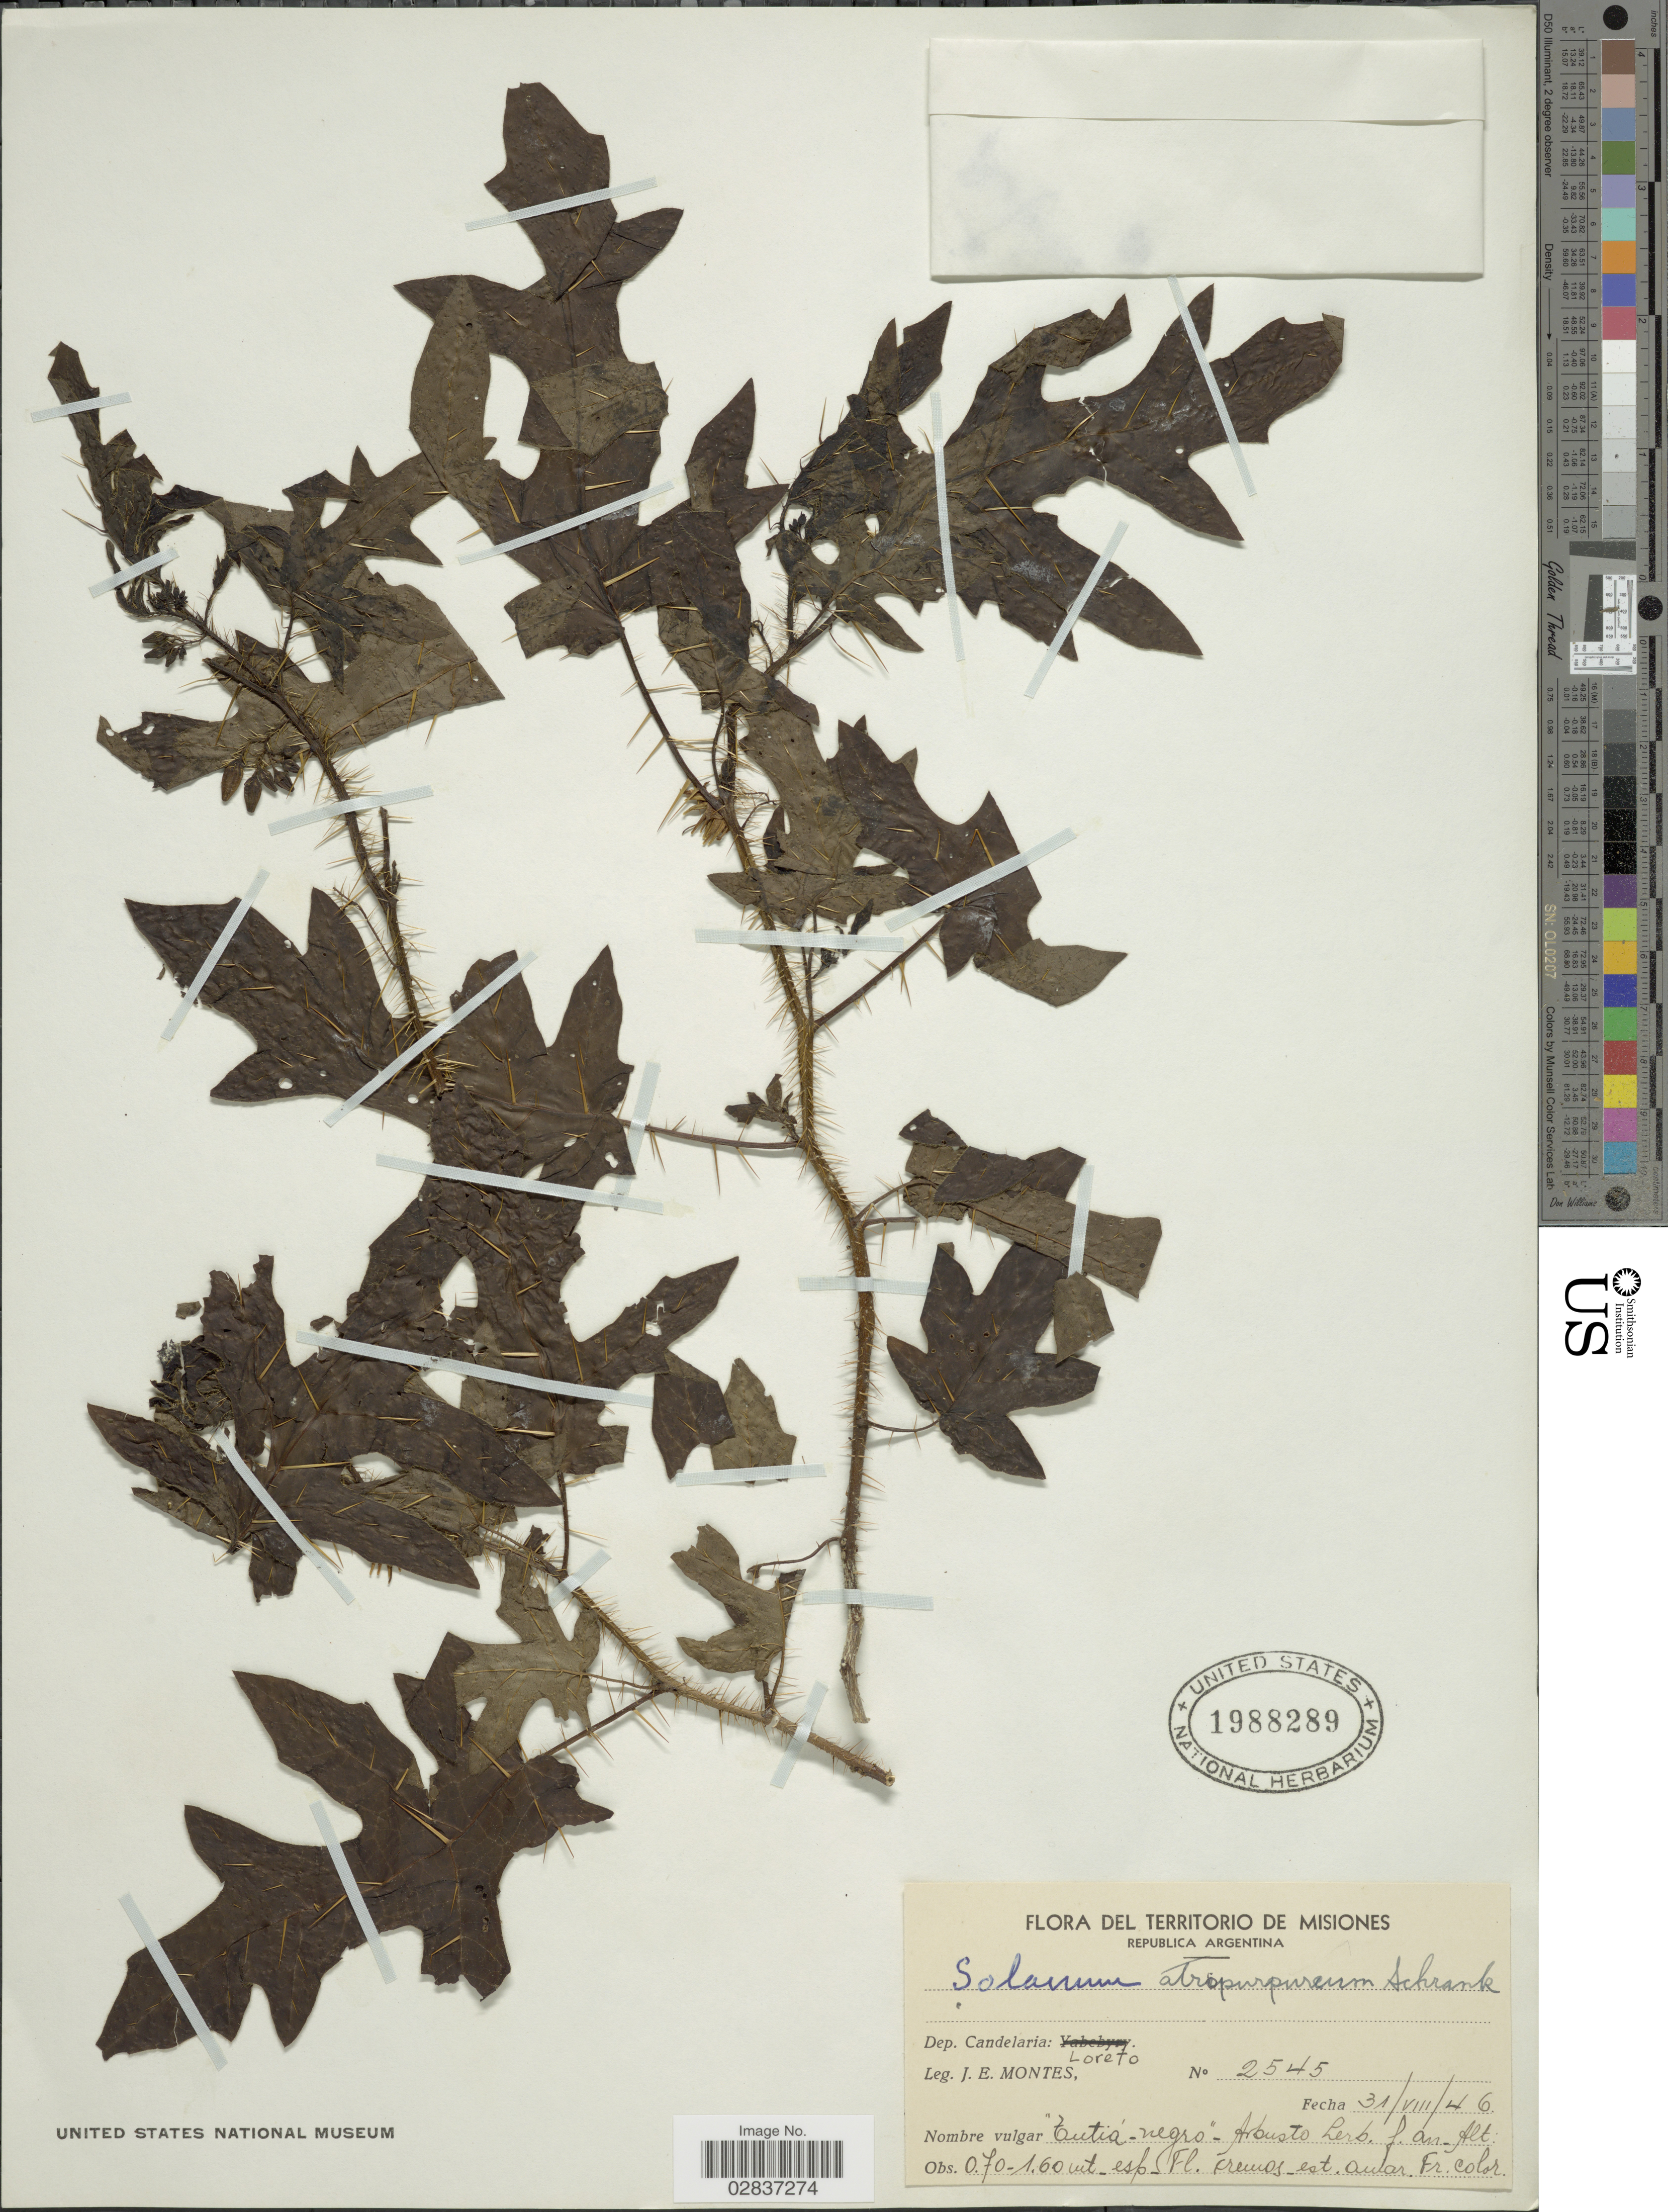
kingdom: Plantae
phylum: Tracheophyta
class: Magnoliopsida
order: Solanales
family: Solanaceae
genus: Solanum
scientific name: Solanum atropurpureum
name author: Schrank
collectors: J. E. Montes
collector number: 2545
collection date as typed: Transcribed d/m/y: 31/8/46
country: Argentina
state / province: Misiones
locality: Territorio de Misiones, Dep. Candelaria: Loreto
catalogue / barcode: US 1988289